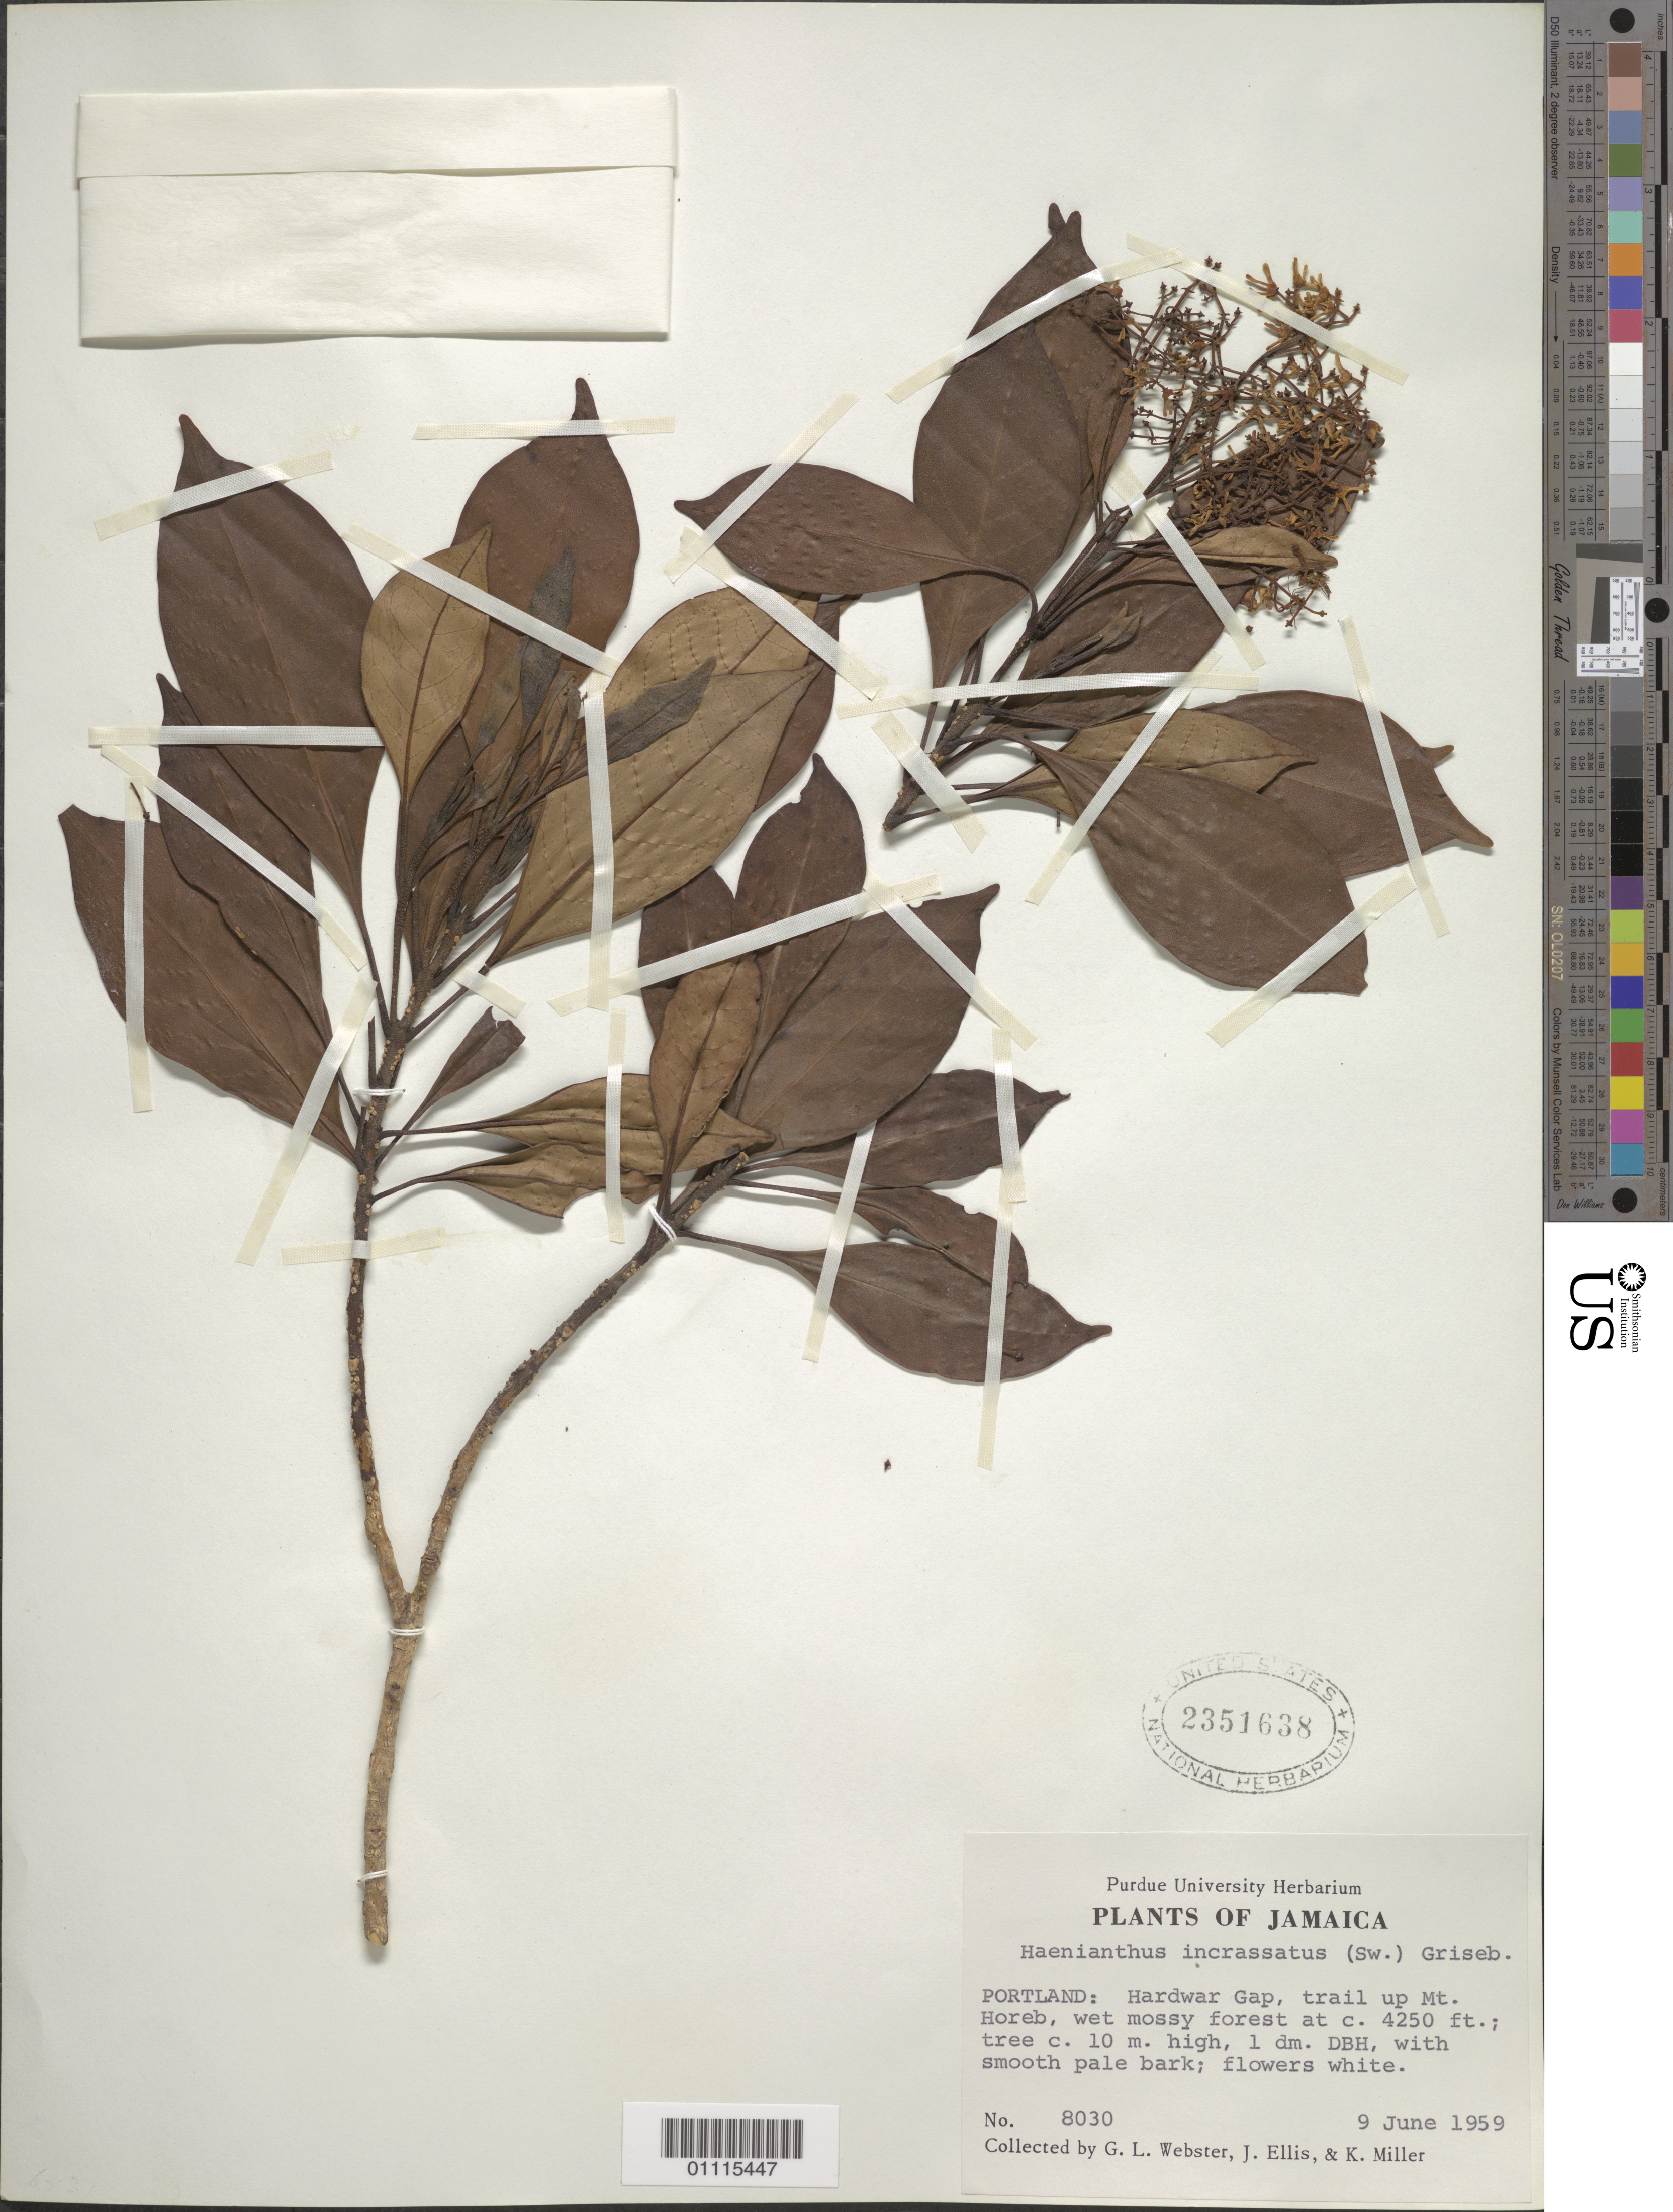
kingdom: Plantae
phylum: Tracheophyta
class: Magnoliopsida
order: Lamiales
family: Oleaceae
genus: Haenianthus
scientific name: Haenianthus incrassatus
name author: (Sw.) Griseb.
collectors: G. L. Webster, J. Ellis & K. Miller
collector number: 8030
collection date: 1959-06-09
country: Jamaica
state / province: Portland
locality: Hardwar Gap, trail up Mt. Horeb.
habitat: Wet mossy forest.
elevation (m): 1295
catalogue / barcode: US 2351639